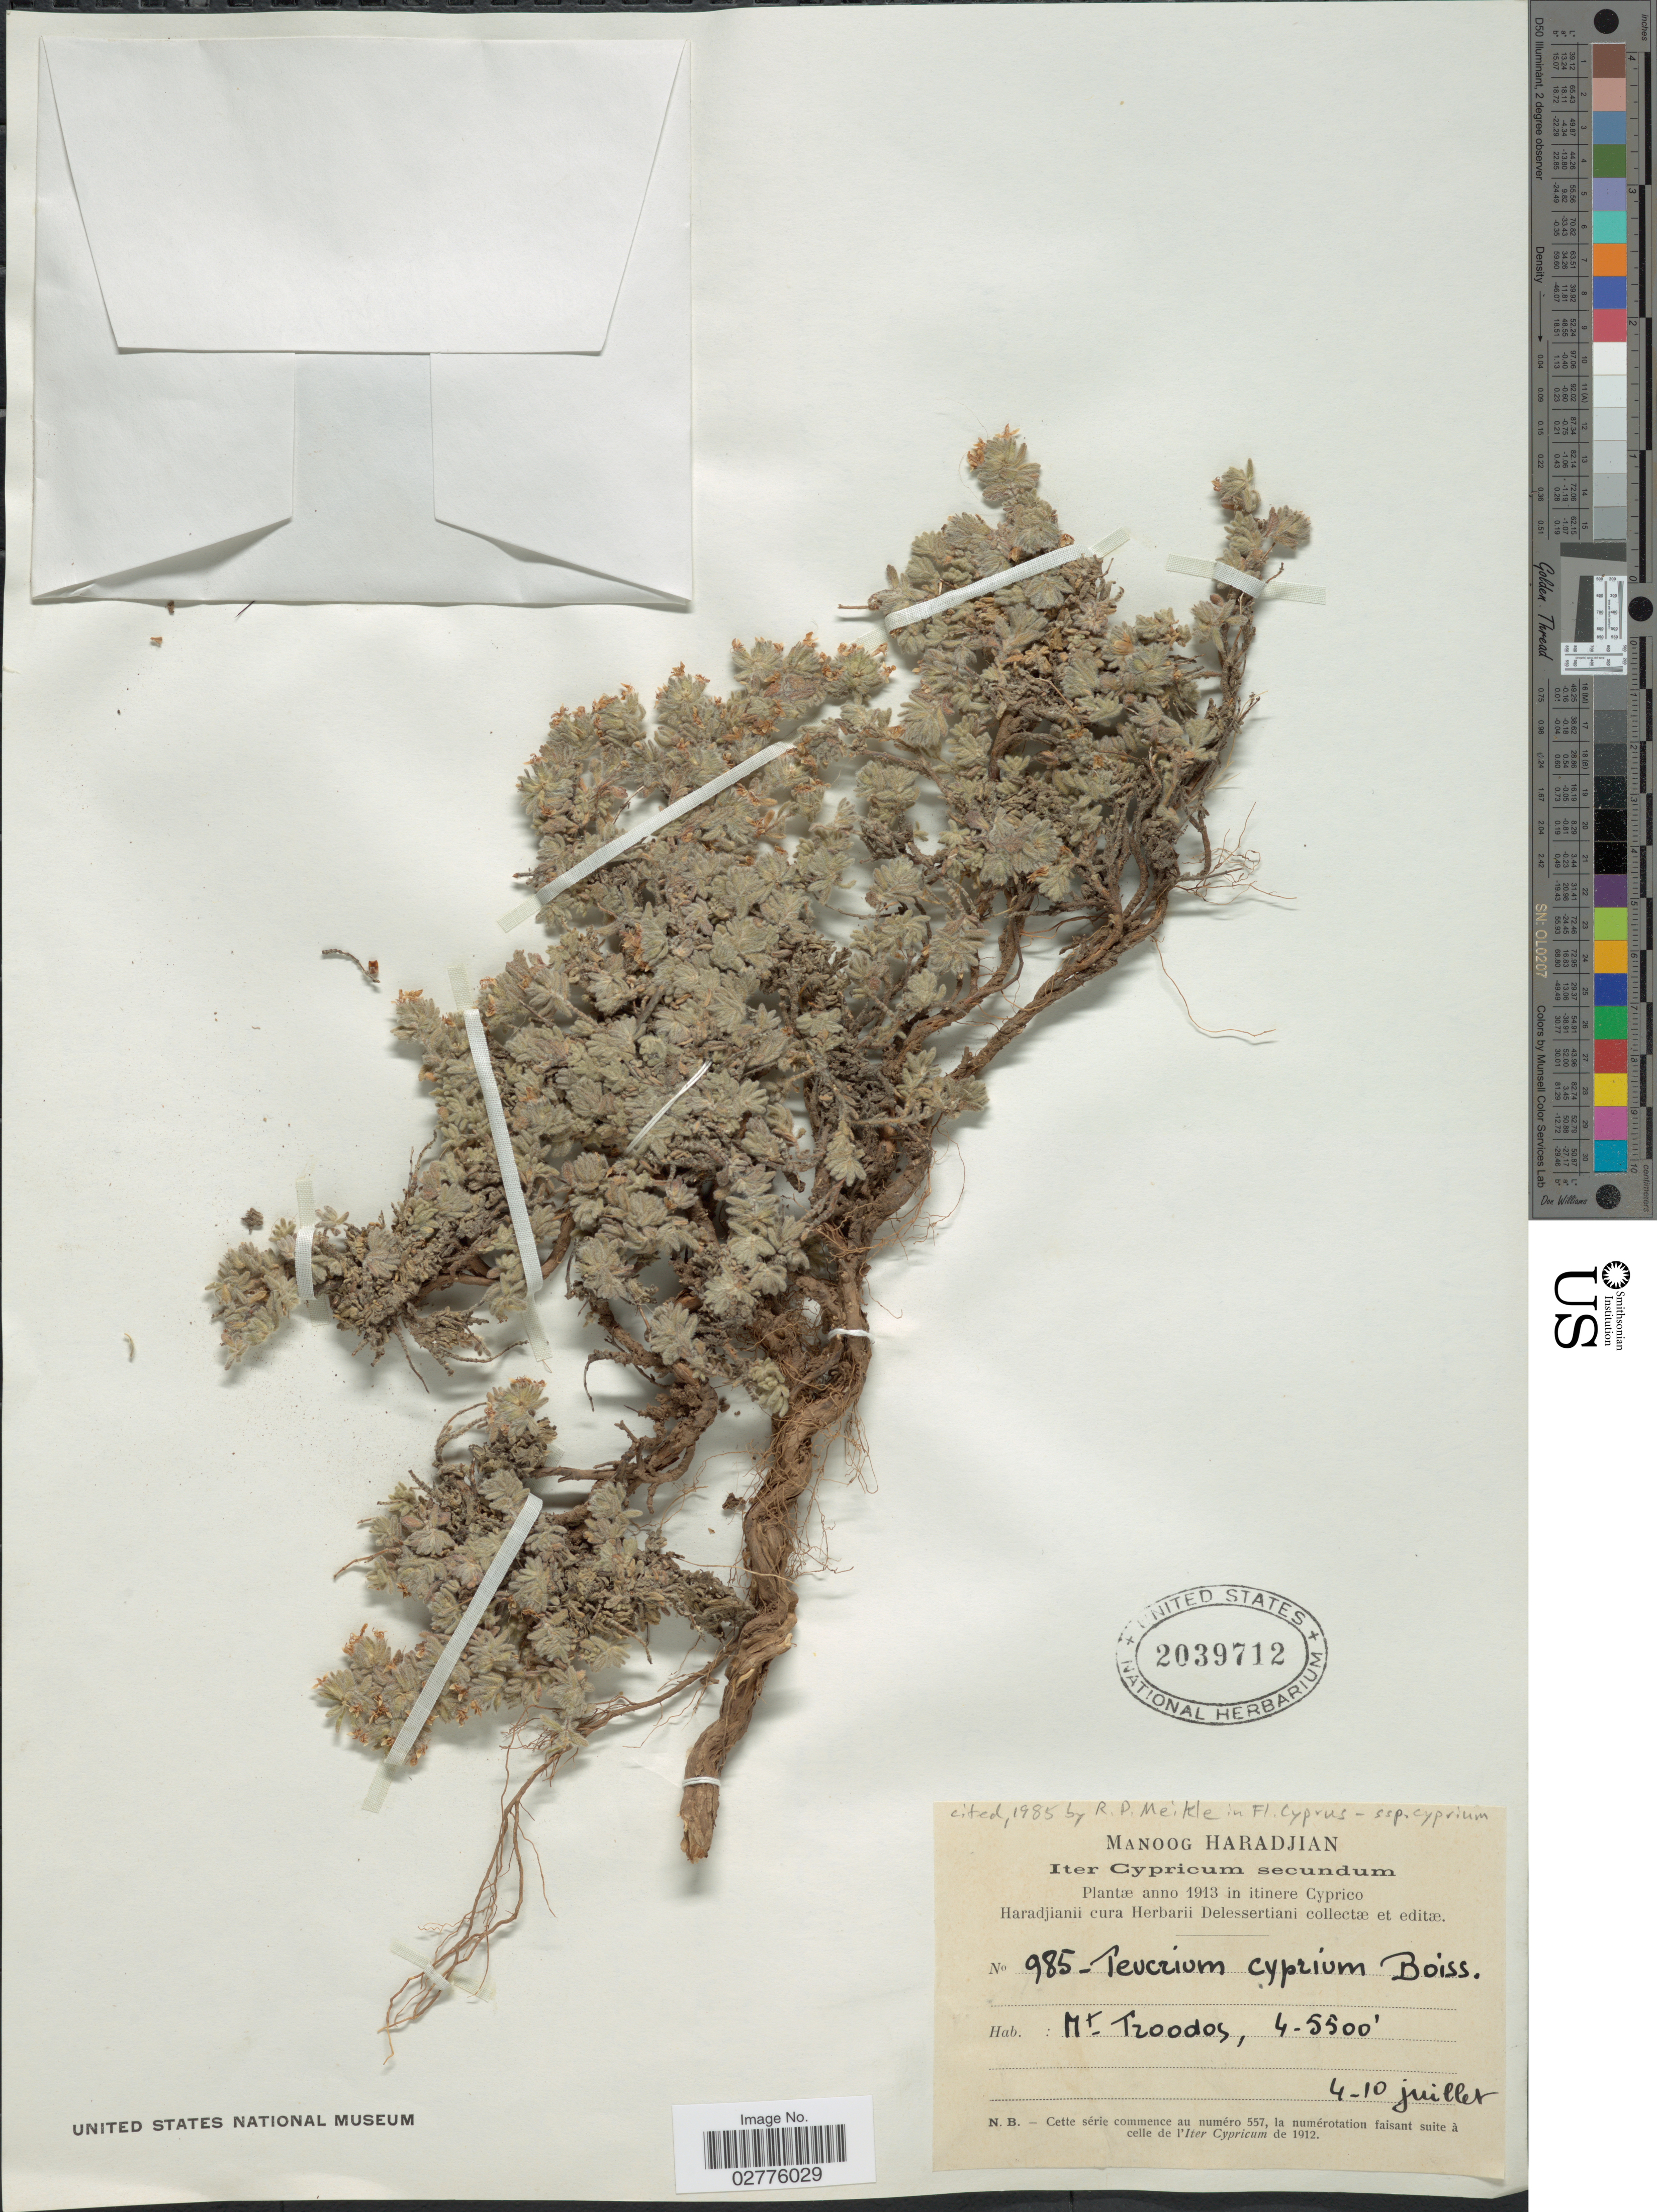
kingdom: Plantae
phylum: Tracheophyta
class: Magnoliopsida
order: Lamiales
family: Lamiaceae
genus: Teucrium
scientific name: Teucrium cyprium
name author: Boiss.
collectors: M. Haradjian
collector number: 985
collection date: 1913-07-04/1913-07-10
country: Cyprus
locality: Mt. Troodos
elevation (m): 1219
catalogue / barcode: US 2039712